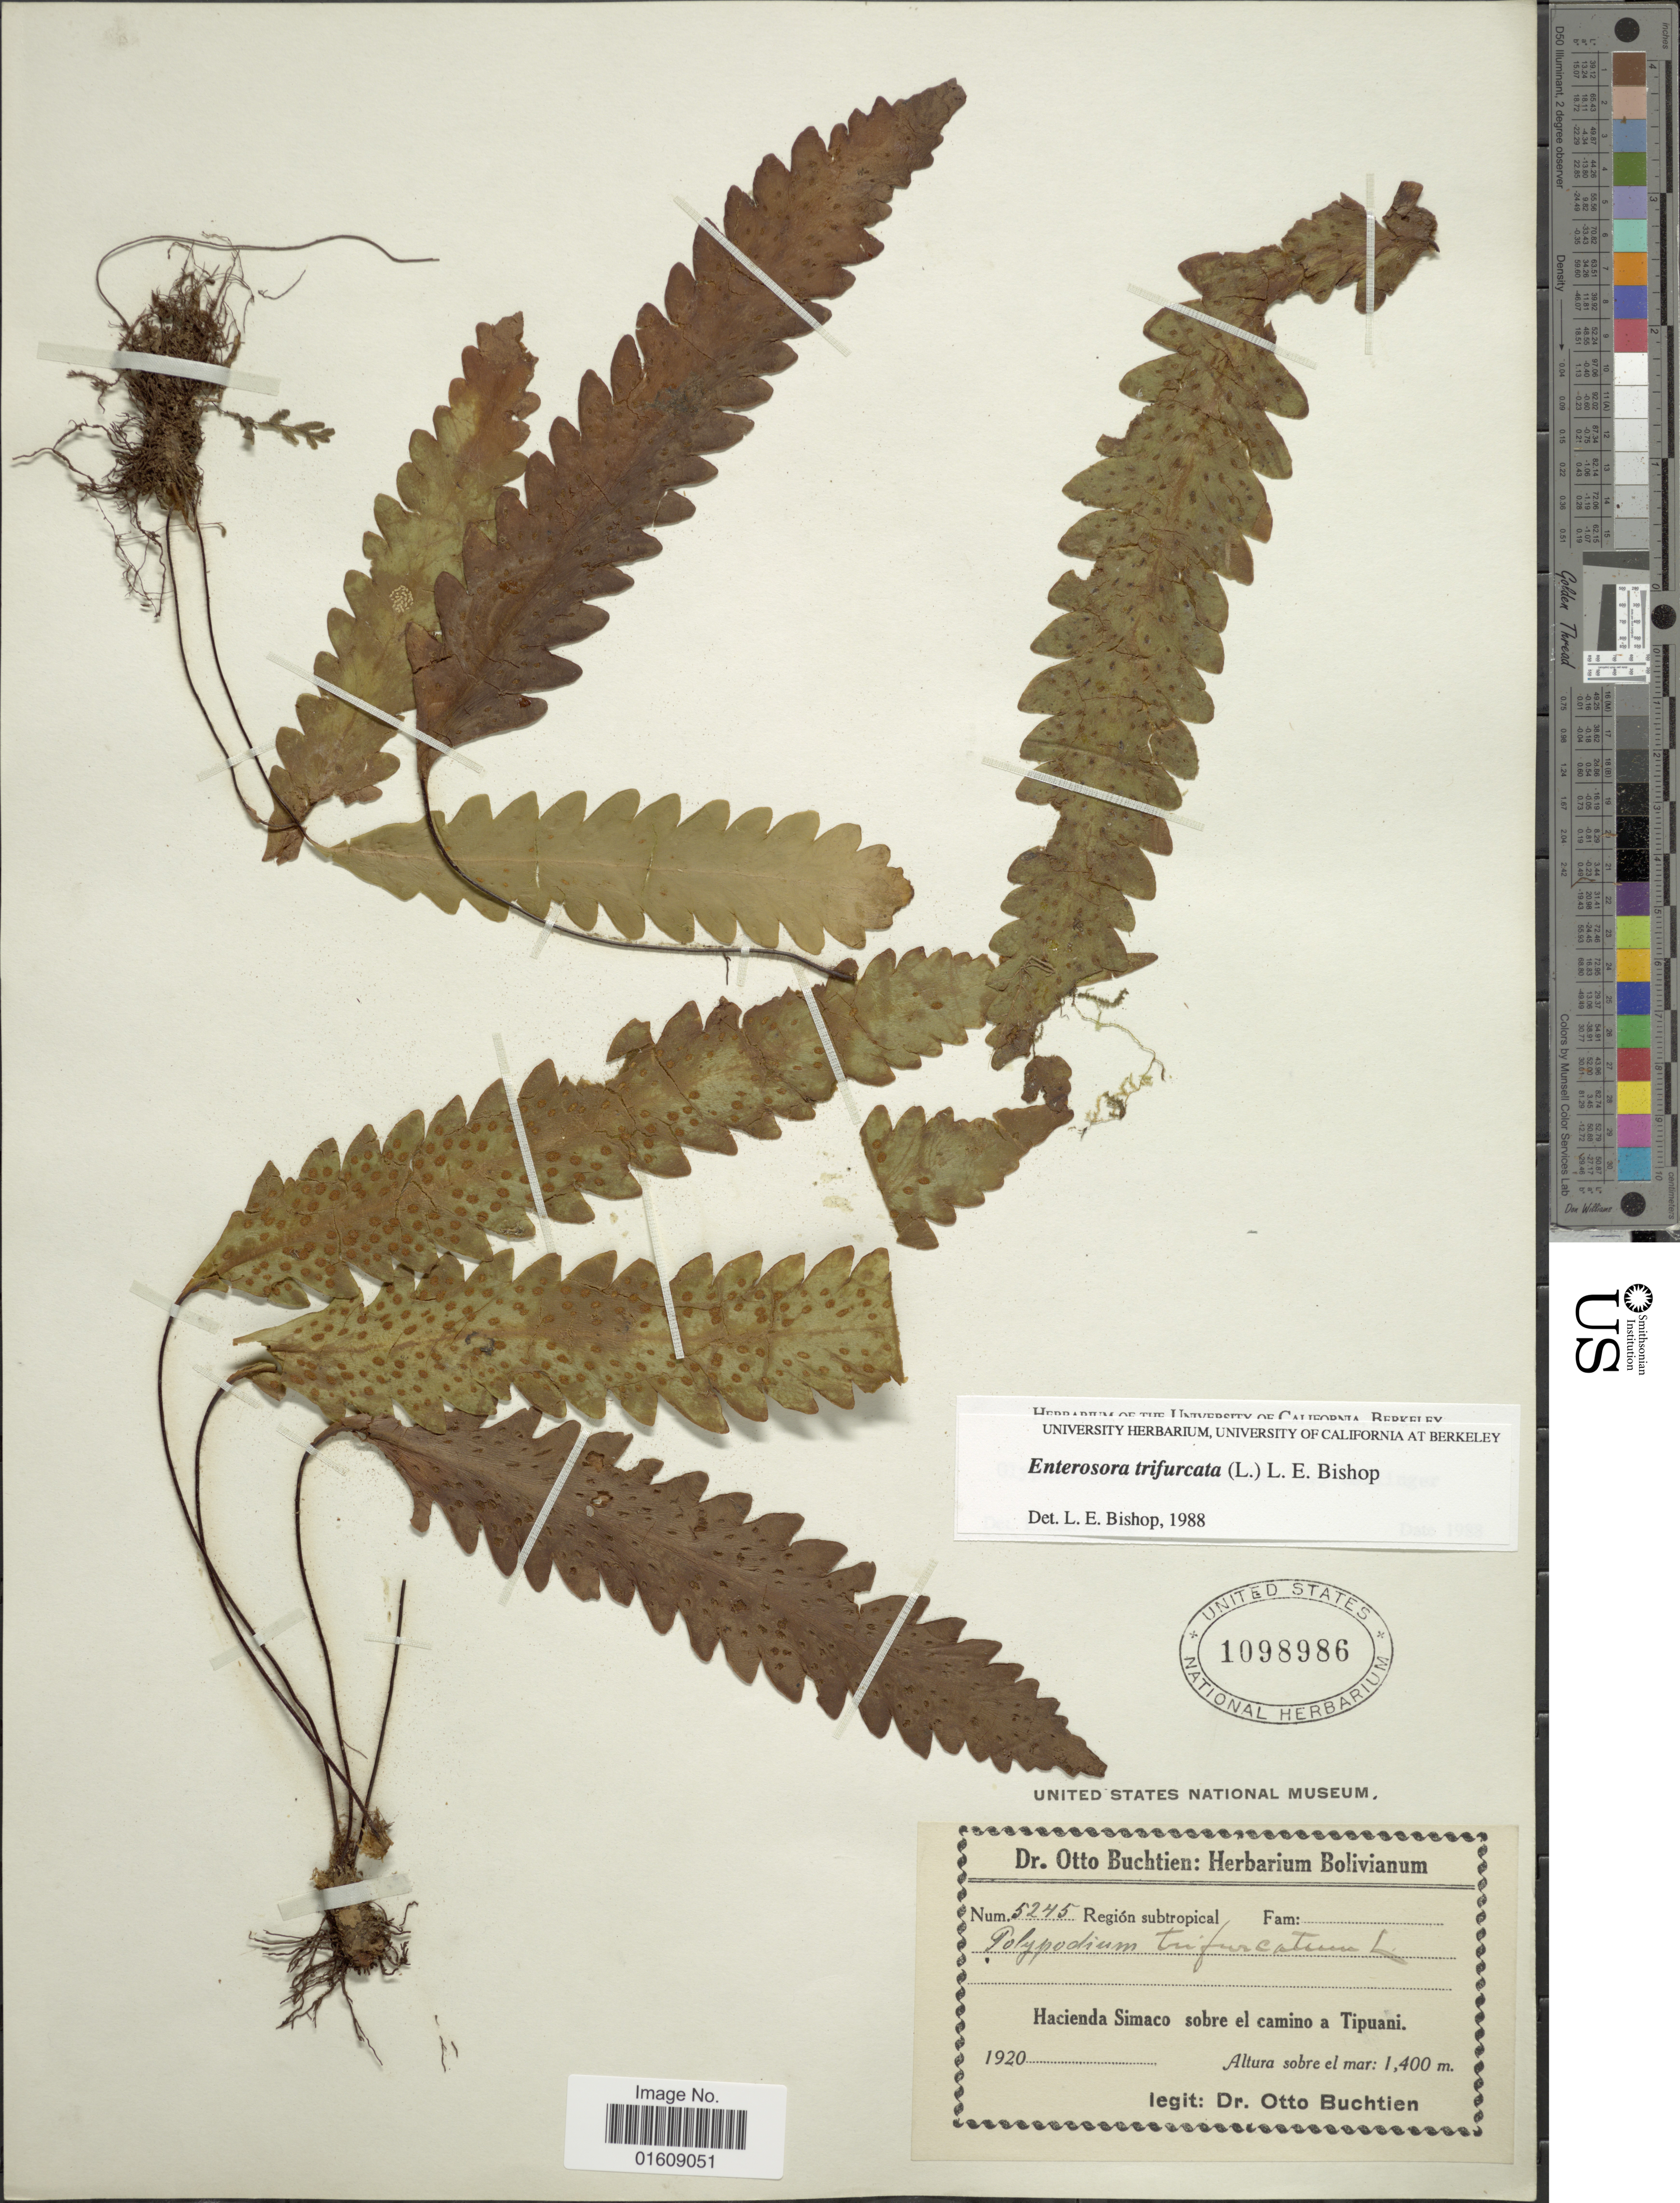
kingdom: Plantae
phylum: Tracheophyta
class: Polypodiopsida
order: Polypodiales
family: Polypodiaceae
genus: Enterosora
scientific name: Enterosora trifurcata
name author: (L.) L.E. Bishop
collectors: O. Buchtien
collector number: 5245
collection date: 1920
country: Bolivia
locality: Hacienda Simaco sobre el camino Tipuani.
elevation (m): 1400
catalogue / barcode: US 1098986